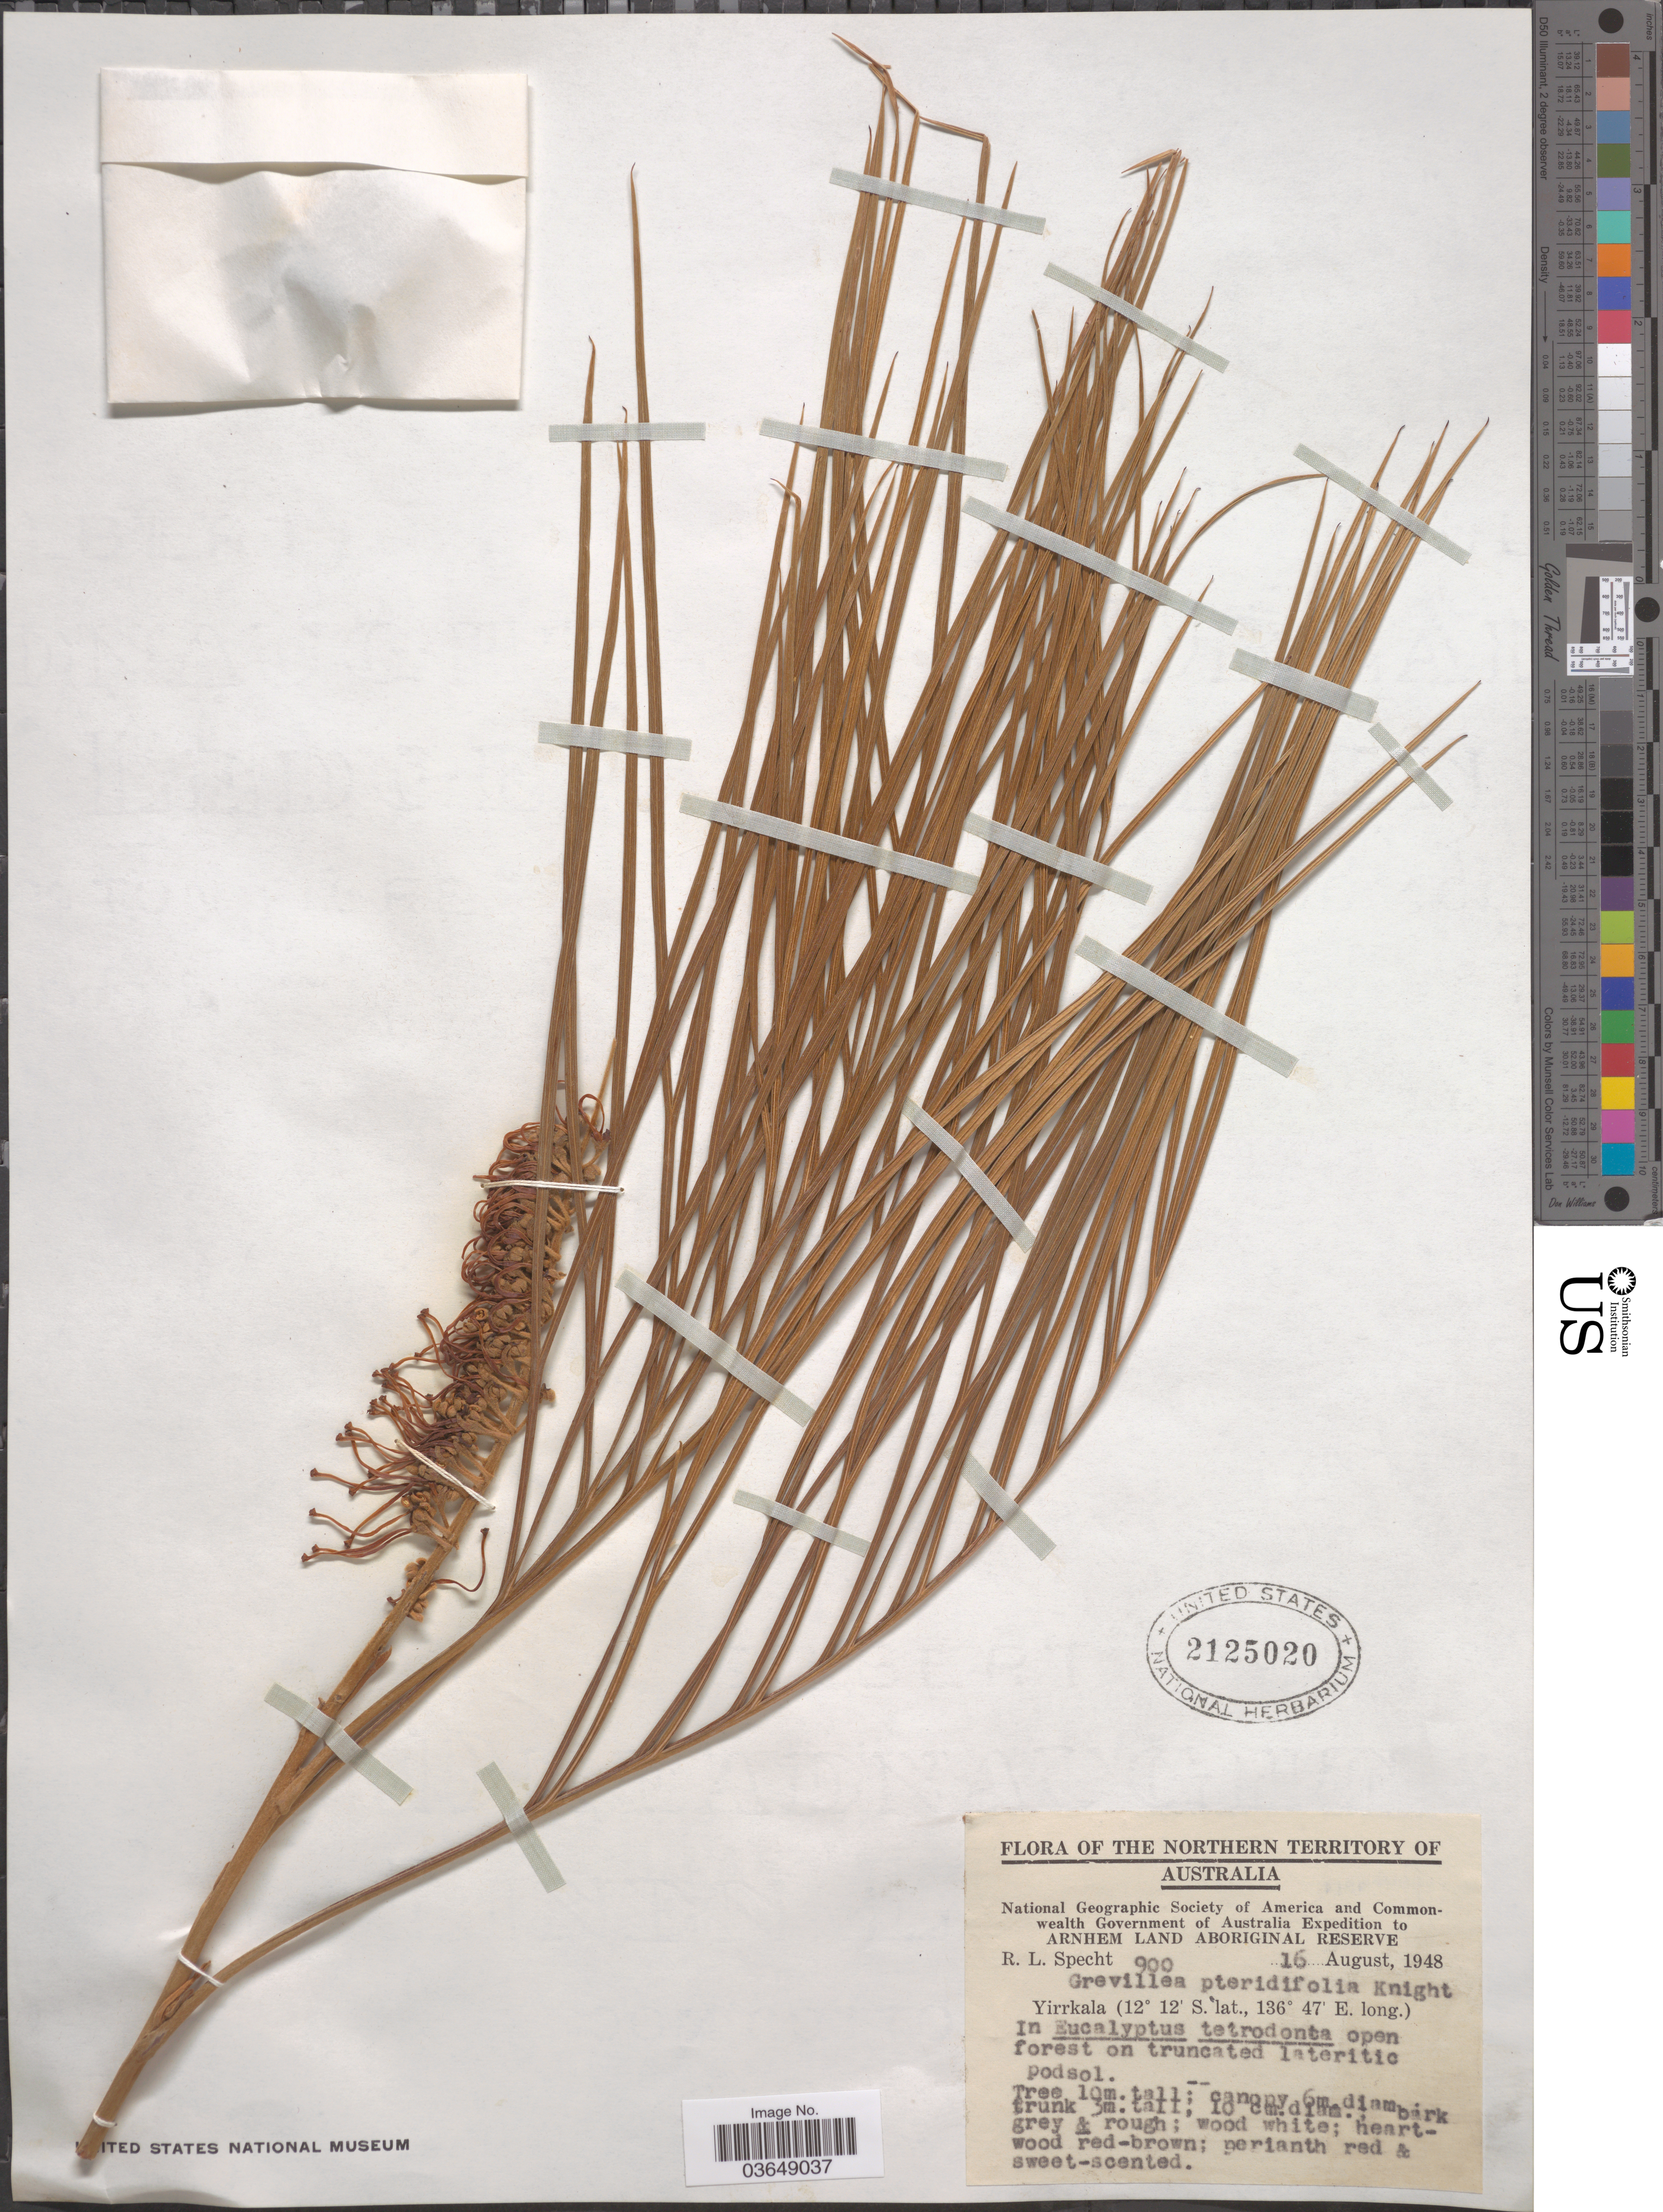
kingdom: Plantae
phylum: Tracheophyta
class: Magnoliopsida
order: Proteales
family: Proteaceae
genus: Grevillea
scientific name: Grevillea pteridifolia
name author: Knight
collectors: R. L. Specht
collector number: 900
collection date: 1948-08-16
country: Australia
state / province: Northern Territory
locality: Arnhem Land Aboriginal Reserve. Yirrkala.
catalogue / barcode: US 2125020